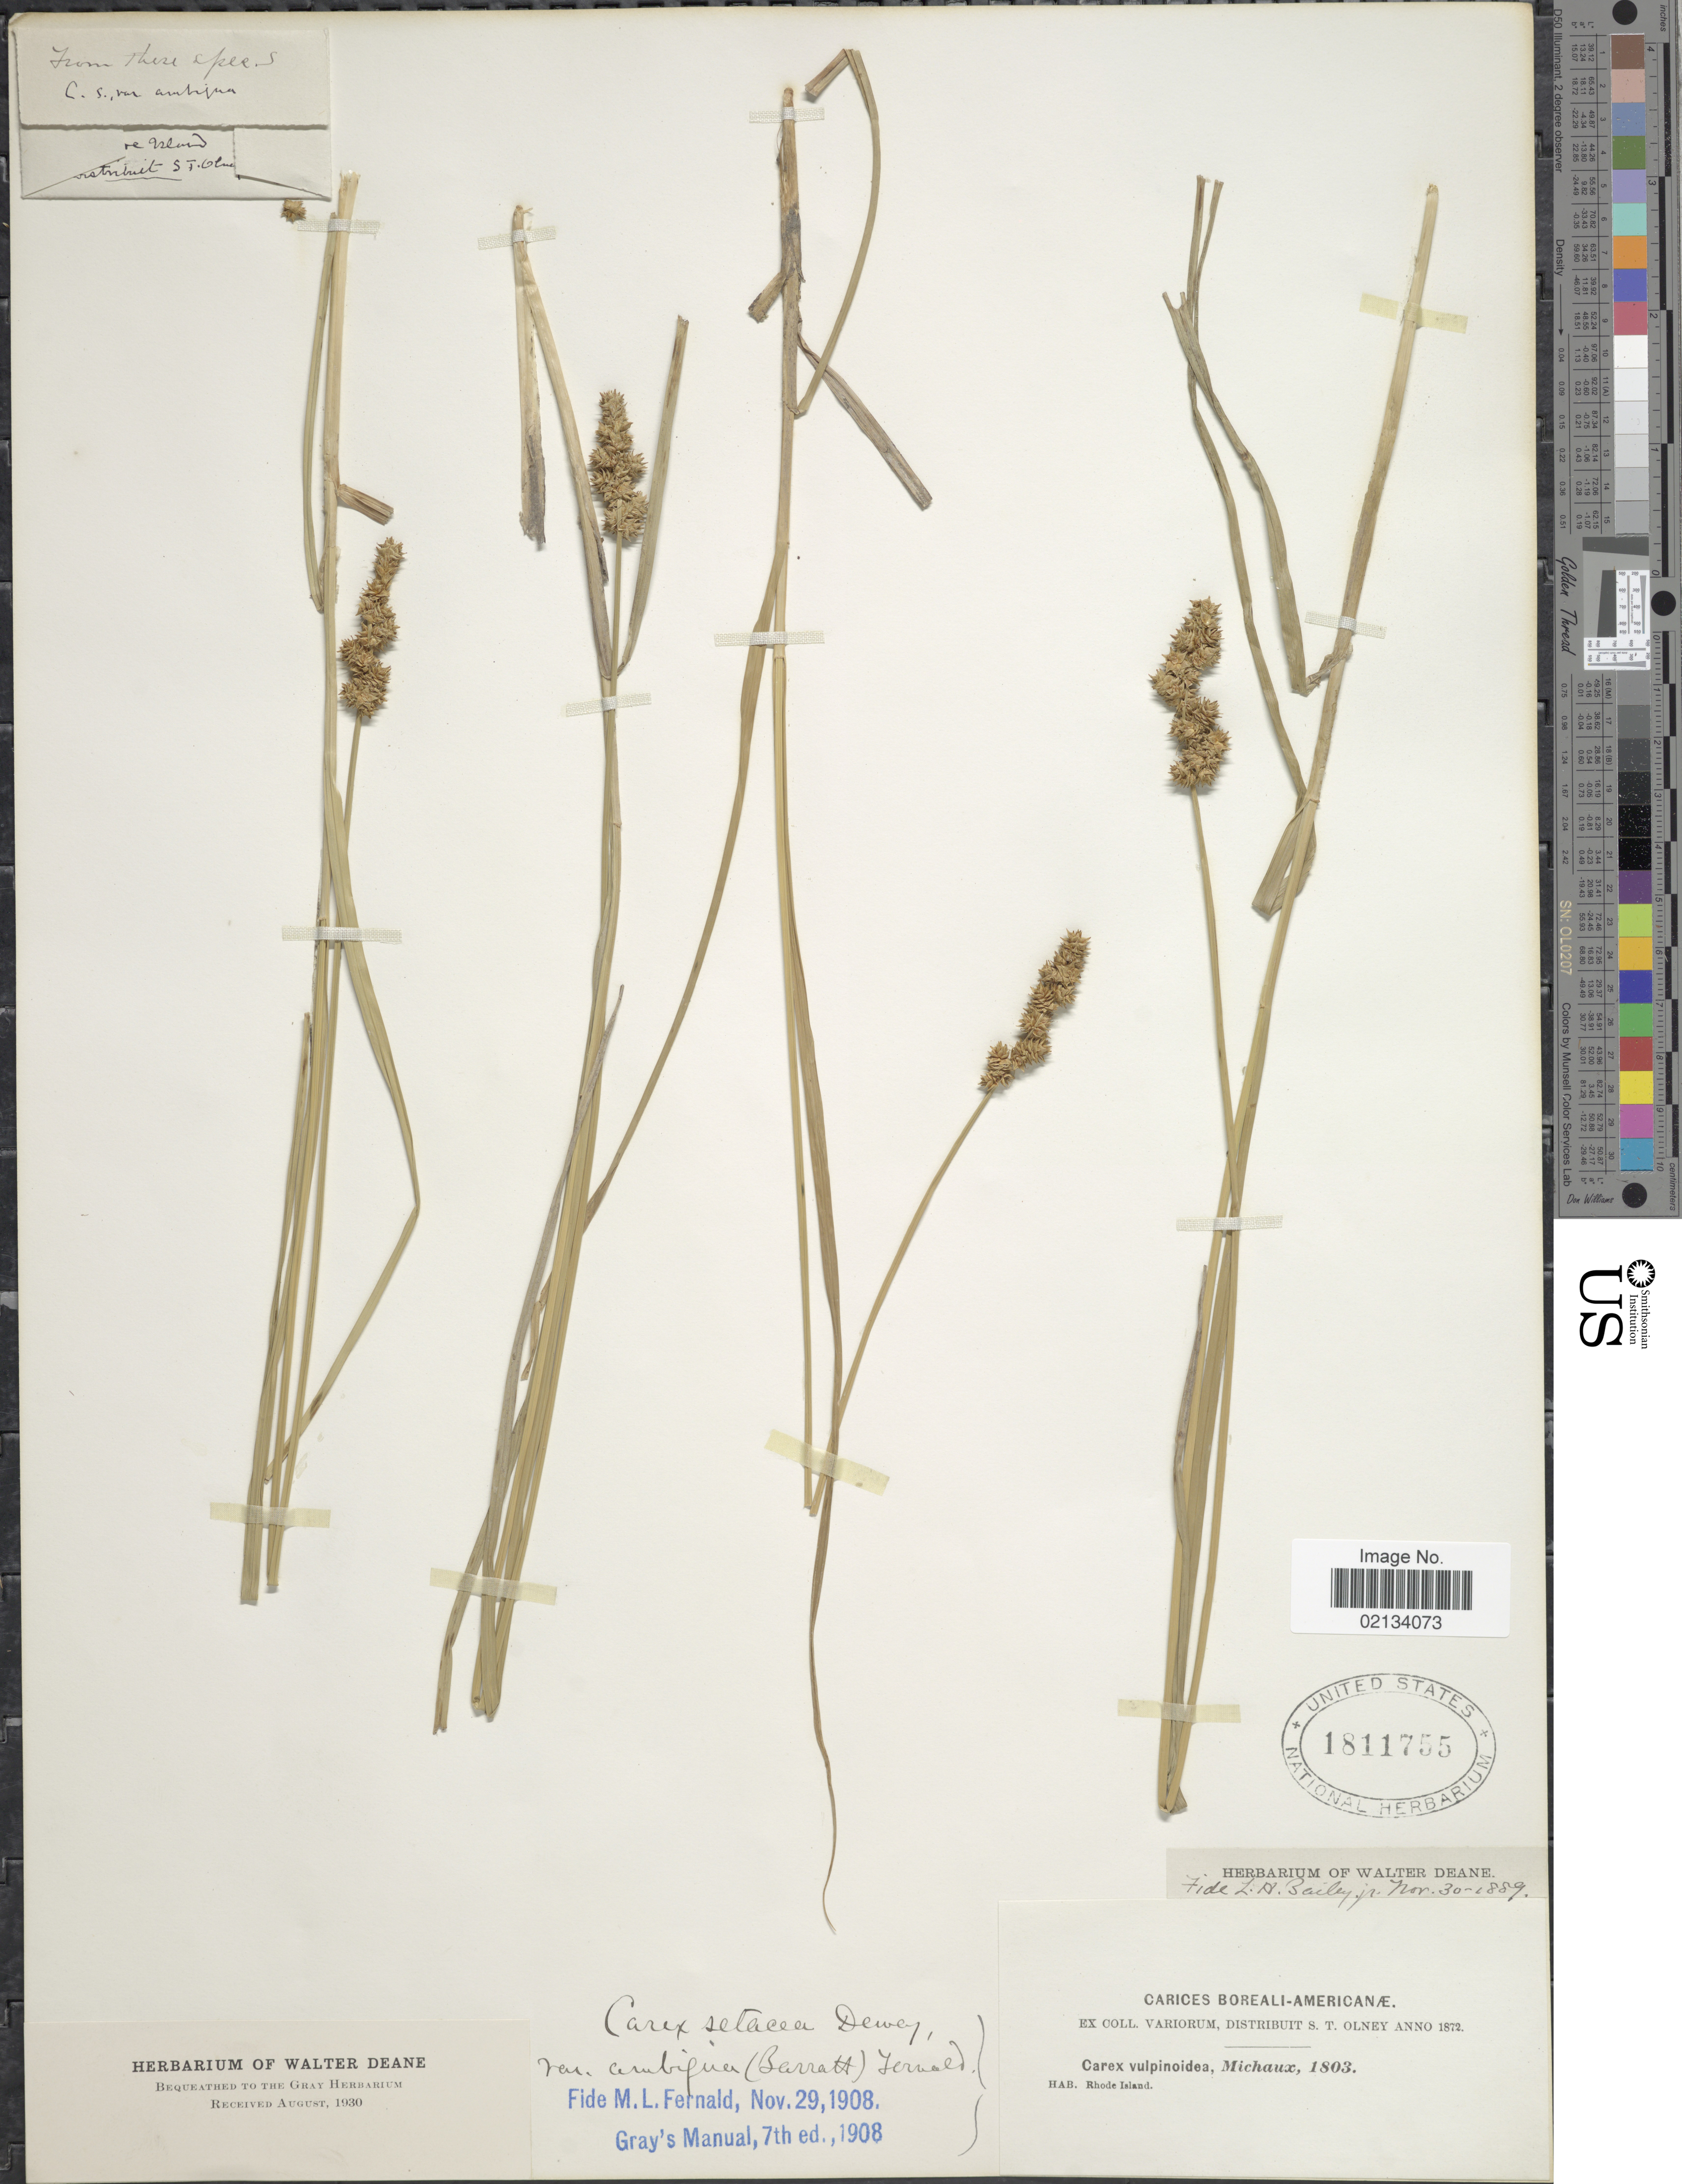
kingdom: Plantae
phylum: Tracheophyta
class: Liliopsida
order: Poales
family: Cyperaceae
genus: Carex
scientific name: Carex annectens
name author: (E.P. Bicknell) E.P. Bicknell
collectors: S. Olney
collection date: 1872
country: United States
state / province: Rhode Island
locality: Carices Boreali-Americanae.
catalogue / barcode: US 1811755